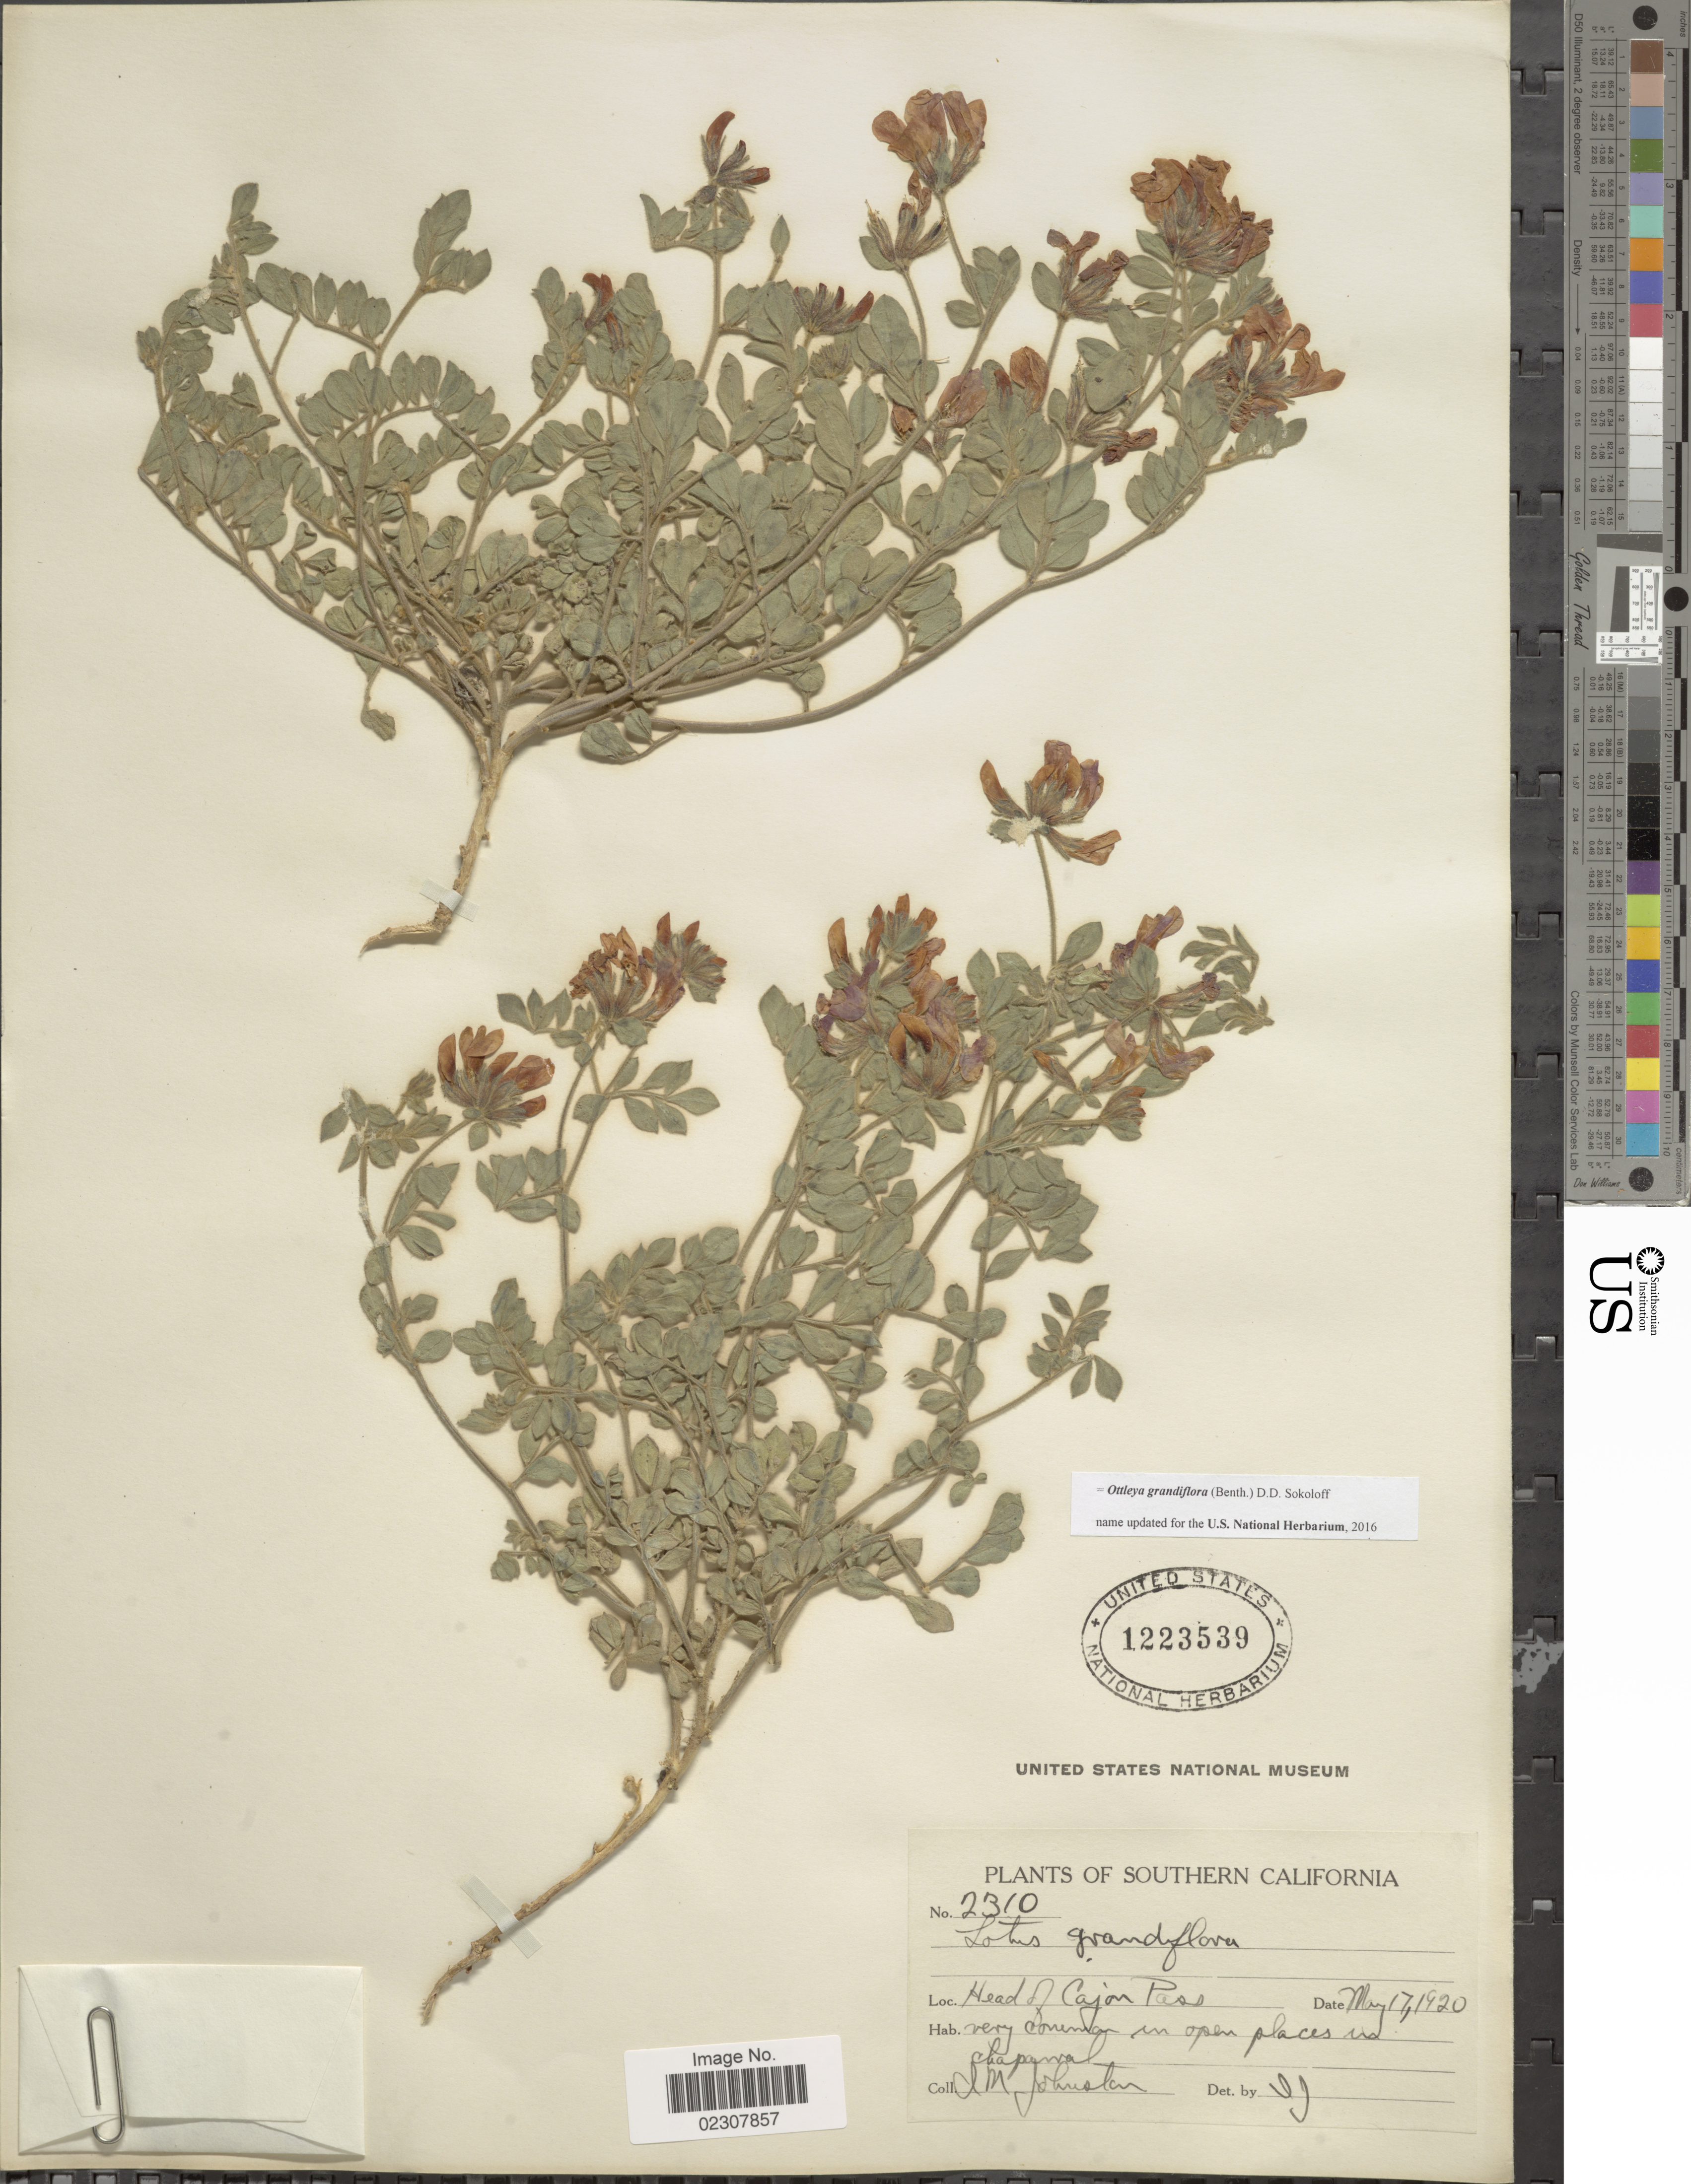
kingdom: Plantae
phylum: Tracheophyta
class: Magnoliopsida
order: Fabales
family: Fabaceae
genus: Ottleya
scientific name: Ottleya grandiflora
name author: (Benth.) D.D. Sokoloff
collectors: J. Johnston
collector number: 2310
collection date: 1920-05-17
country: United States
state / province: California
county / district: San Bernardino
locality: Southern California, Head of Cajon Pass, very common in open places in chaparral.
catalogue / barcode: US 1223539